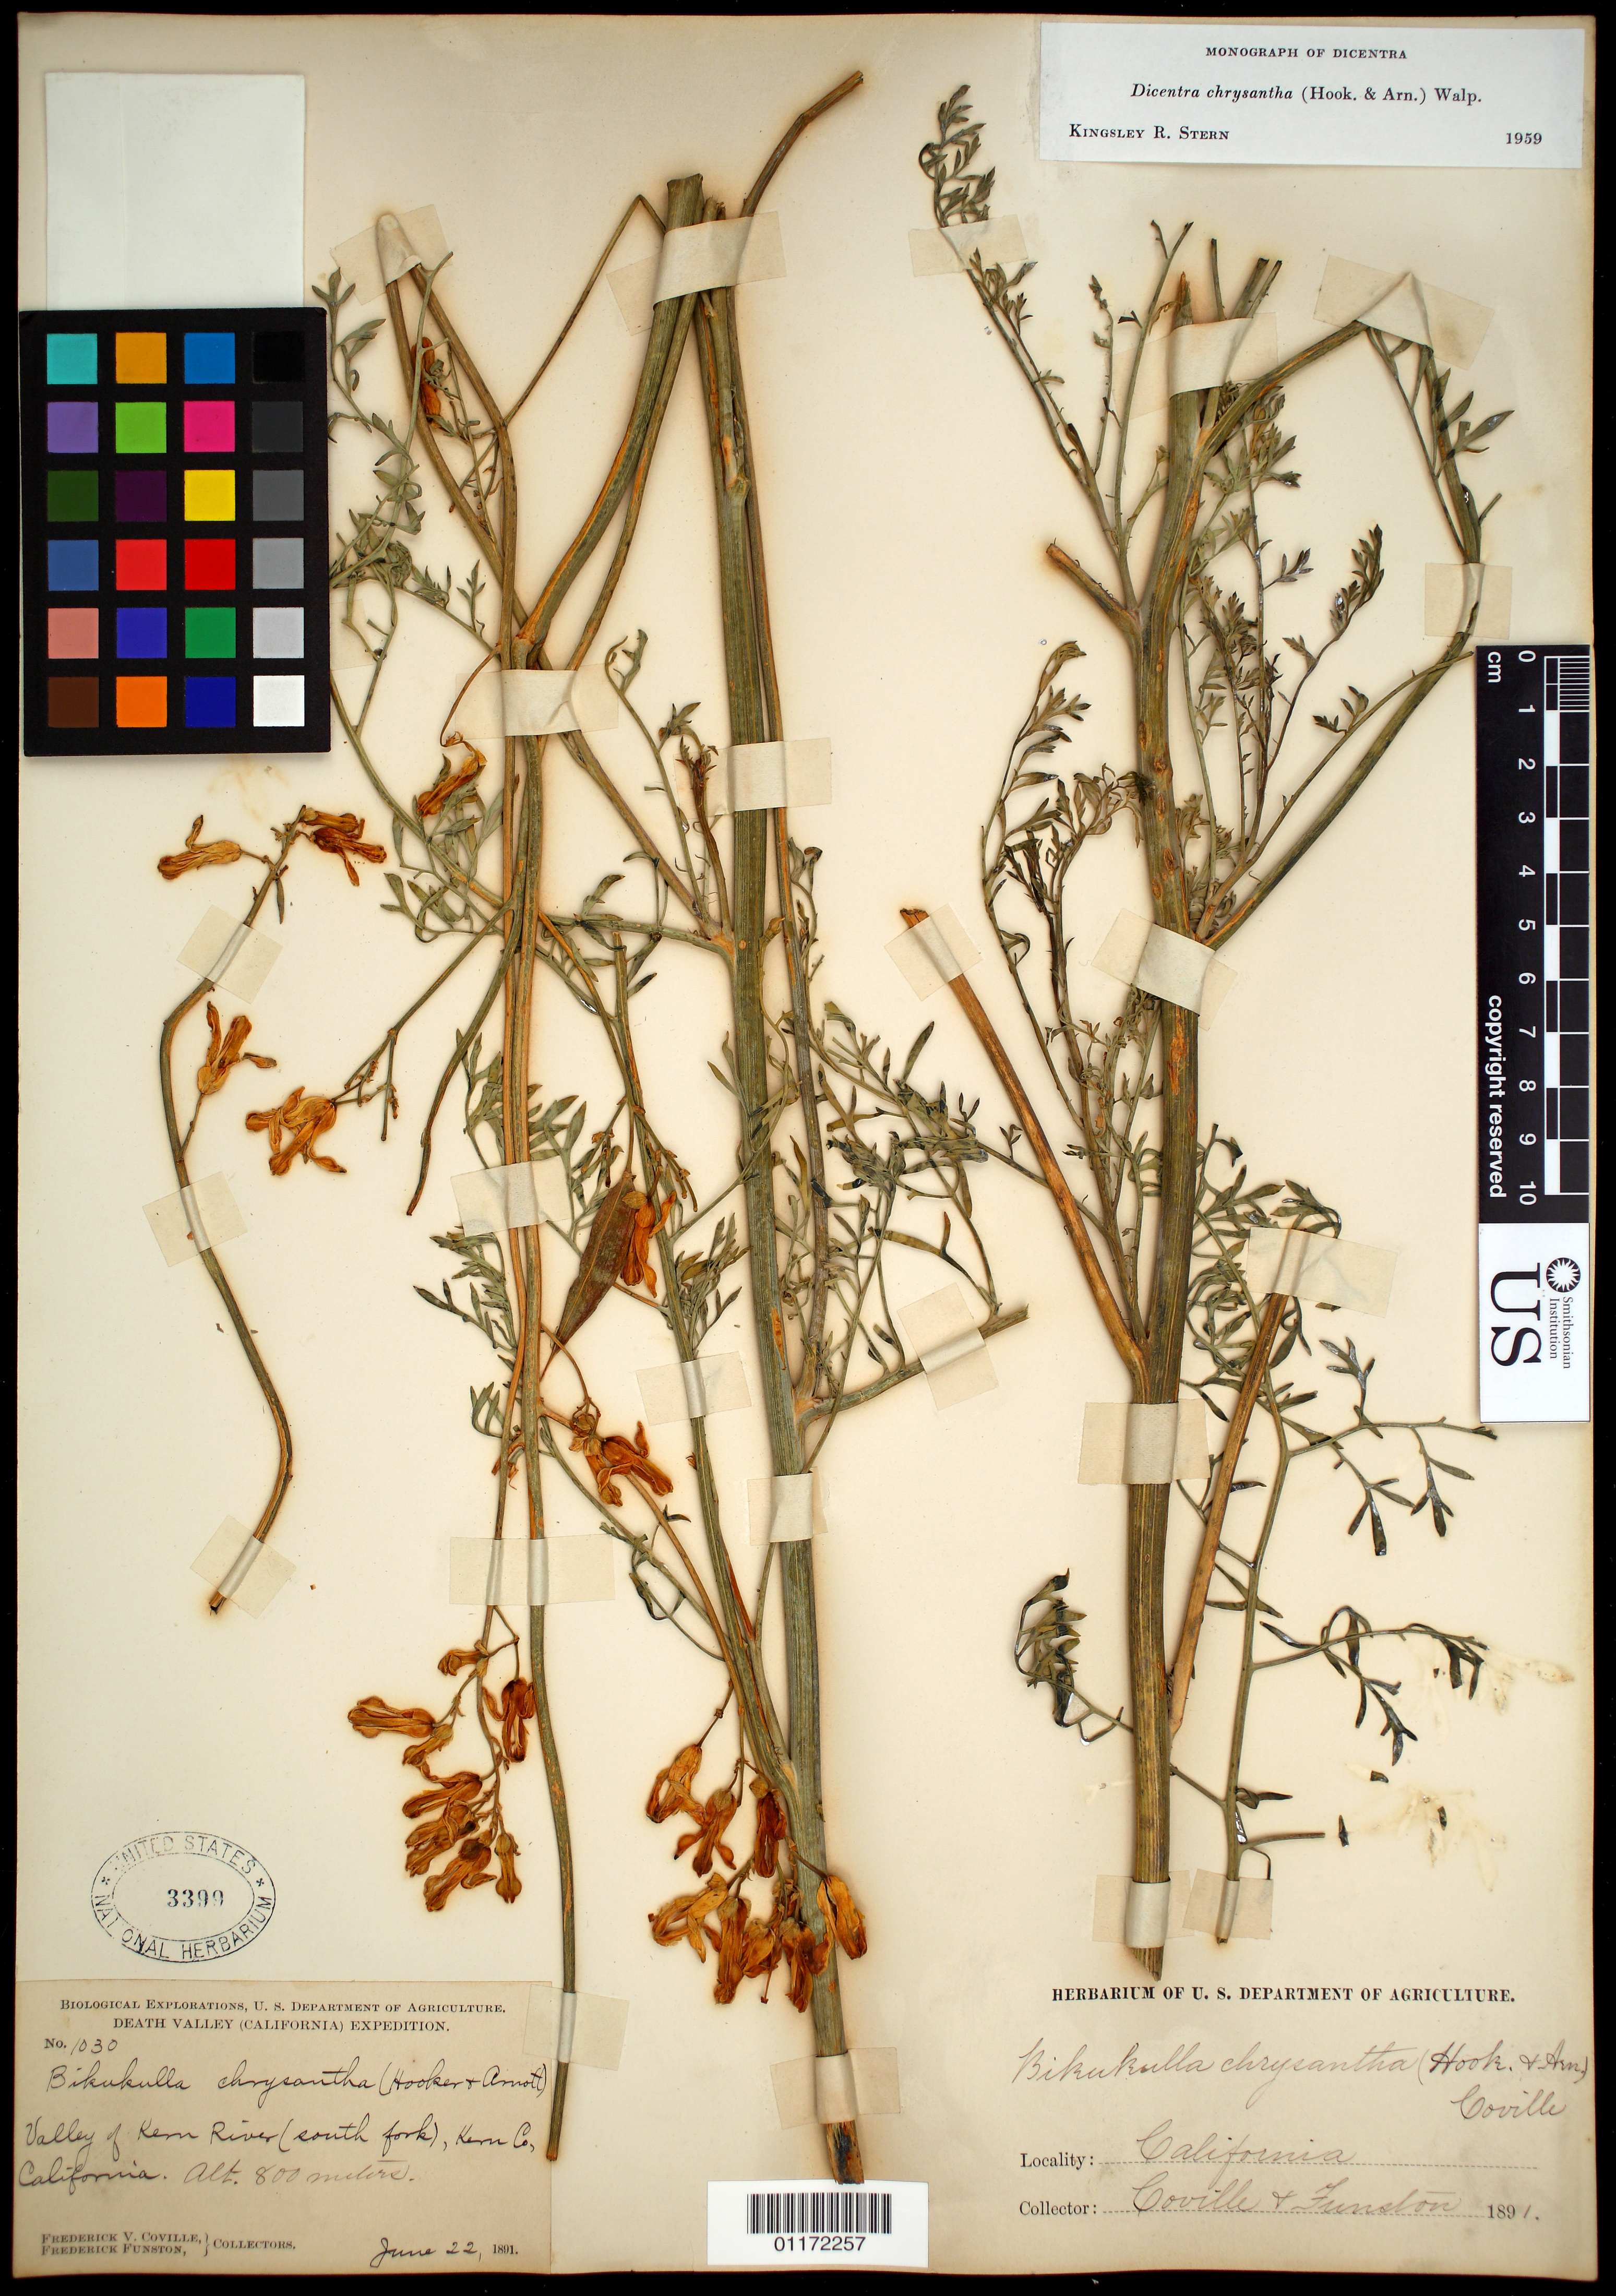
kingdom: Plantae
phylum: Tracheophyta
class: Magnoliopsida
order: Ranunculales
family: Papaveraceae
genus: Ehrendorferia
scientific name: Ehrendorferia chrysantha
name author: (Hook. & Arn.) Rylander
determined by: Strong, M. T., (US), Smithsonian Institution - National Museum of Natural History (UNITED STATES)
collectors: F. V. Coville & F. Funston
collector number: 1030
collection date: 1891-06-22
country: United States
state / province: California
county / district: Kern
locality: Valley of South Fork of Kern River.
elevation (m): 800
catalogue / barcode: US 3399